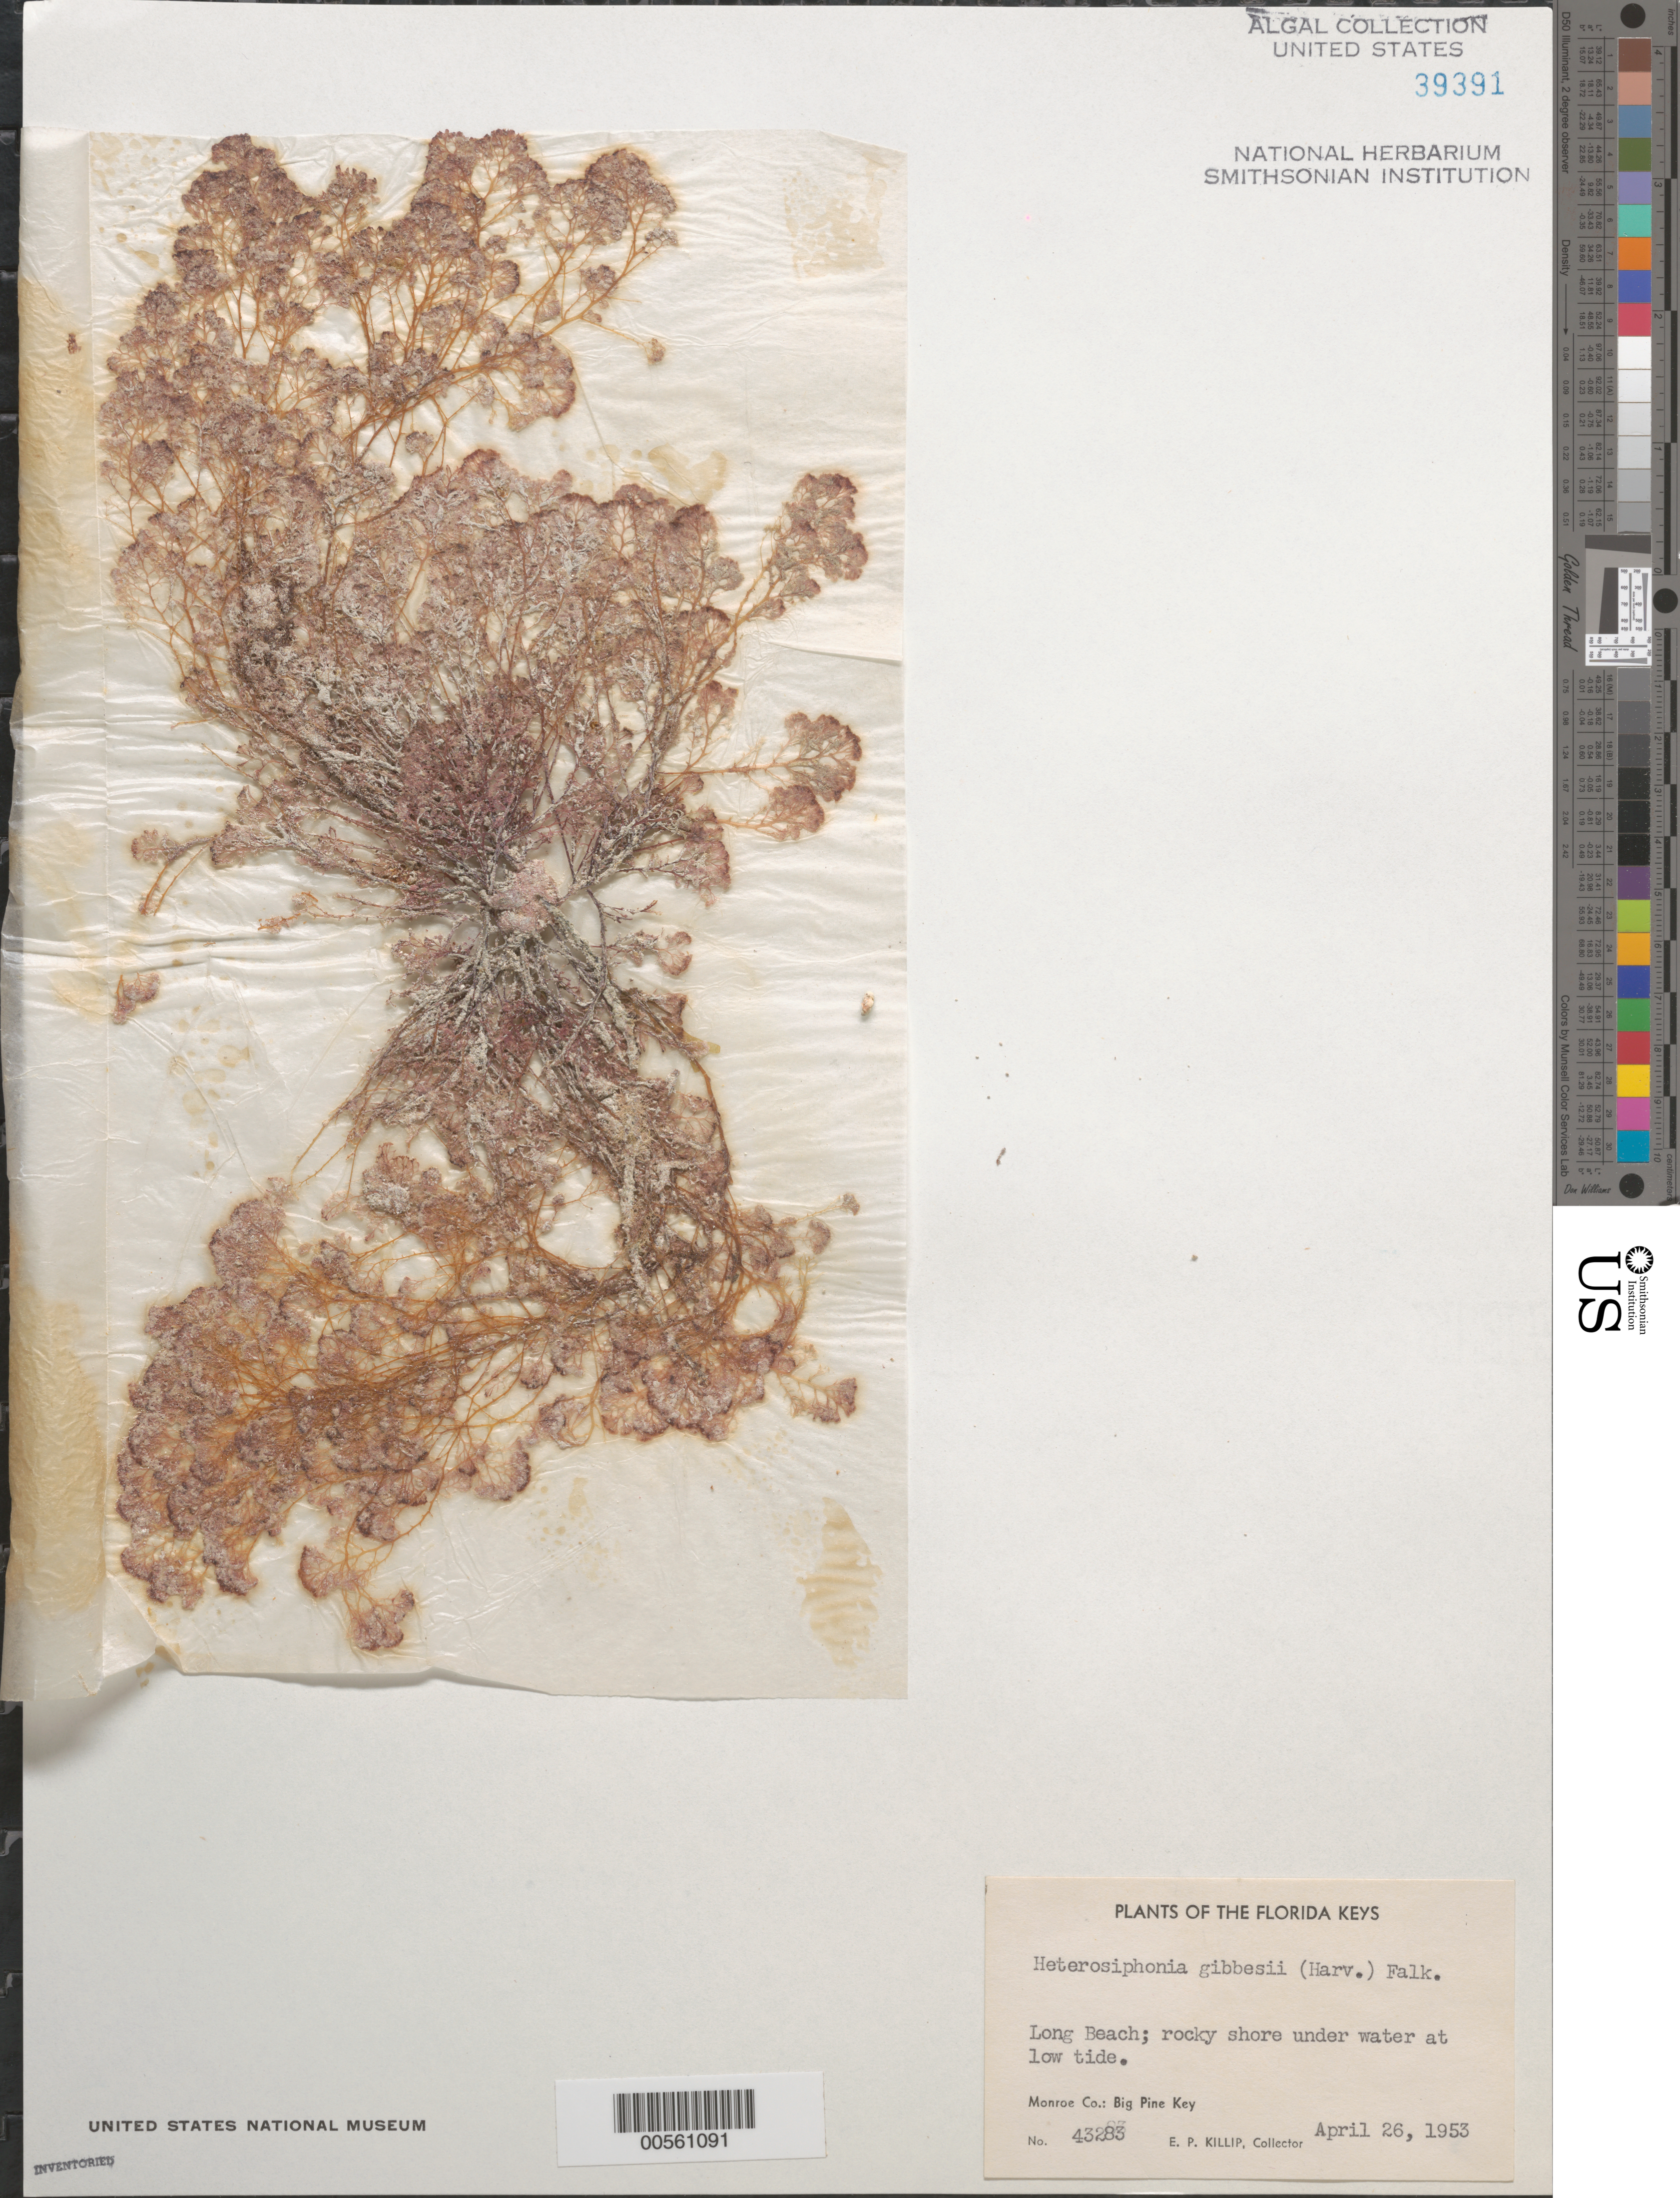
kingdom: Plantae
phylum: Rhodophyta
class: Florideophyceae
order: Ceramiales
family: Dasyaceae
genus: Heterosiphonia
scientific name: Heterosiphonia gibbesii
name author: (Harv.)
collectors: E. P. Killip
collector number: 43283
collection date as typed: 26 Apr 1953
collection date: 1953-04-26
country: United States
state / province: Florida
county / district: Monroe County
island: Big Pine Key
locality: Long Beach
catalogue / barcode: US 39391